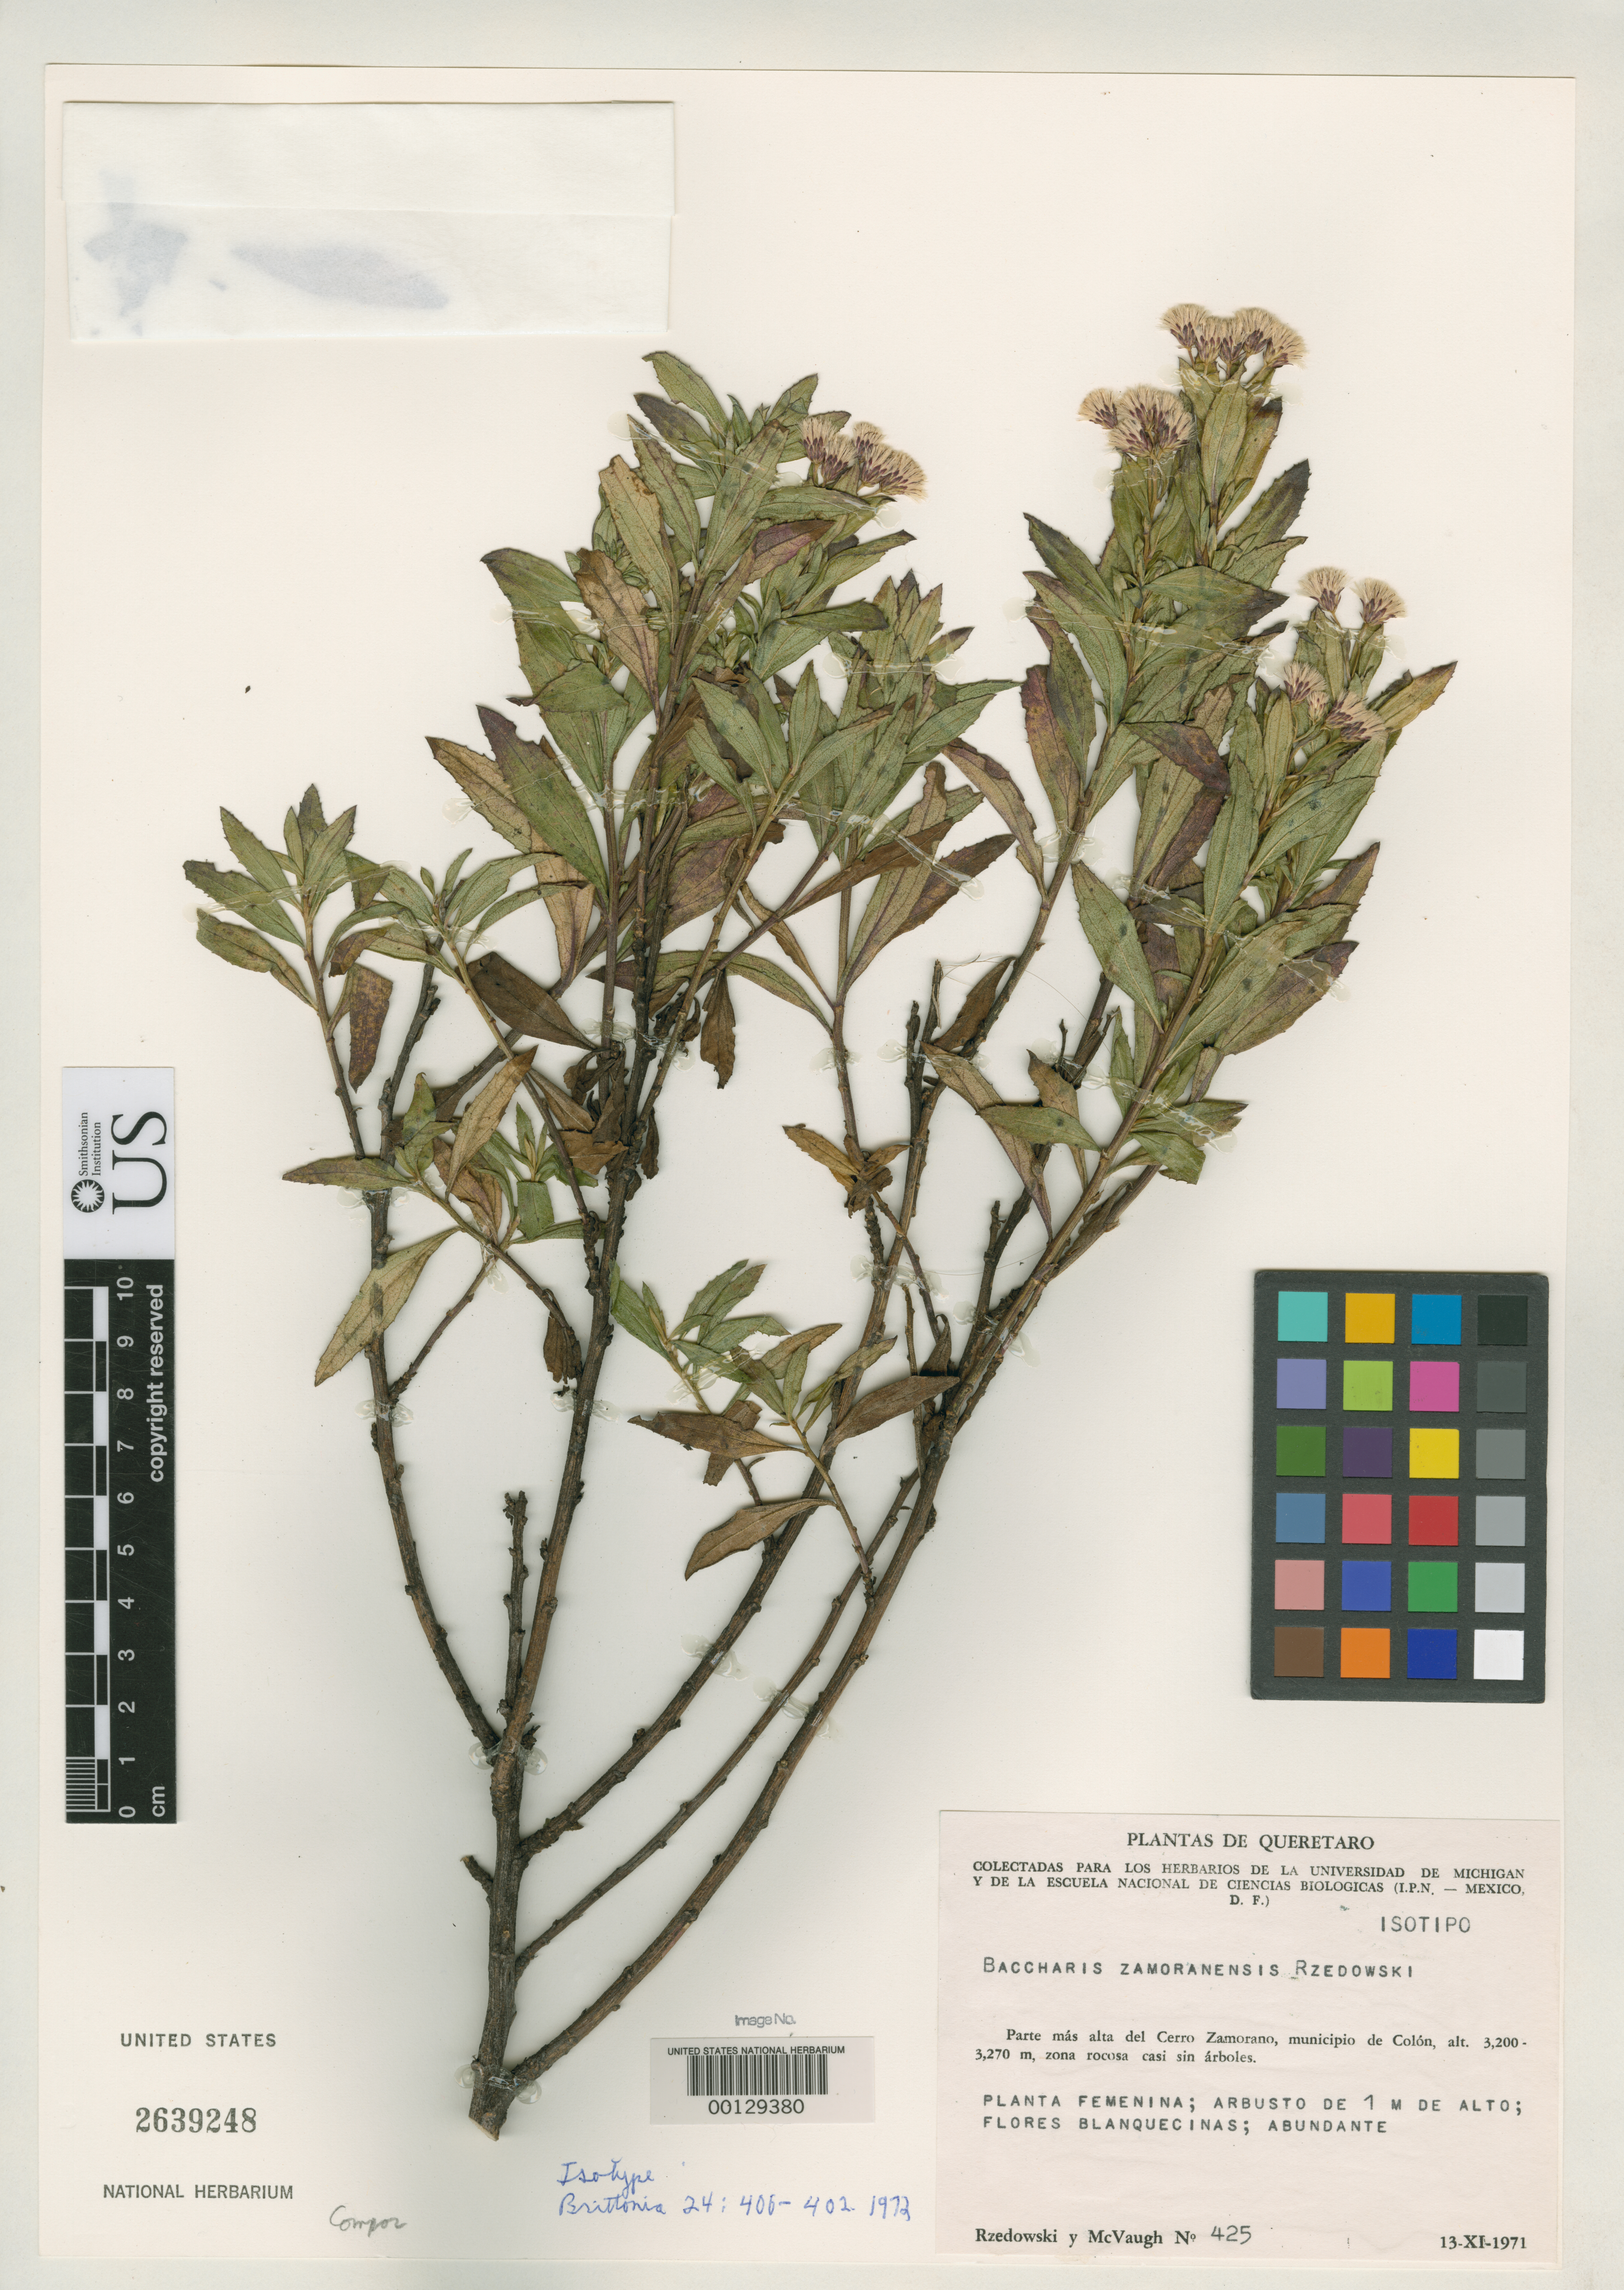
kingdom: Plantae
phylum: Tracheophyta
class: Magnoliopsida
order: Asterales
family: Asteraceae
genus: Baccharis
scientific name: Baccharis zamoranensis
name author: Rzed.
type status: Isotype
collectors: J. Rzedowski & R. McVaugh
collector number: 425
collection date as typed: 13 Nov 1971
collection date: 1971-11-13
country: Mexico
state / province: Queretaro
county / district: Colon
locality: Cerro Zamorano.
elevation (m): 3200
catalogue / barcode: US 2639248